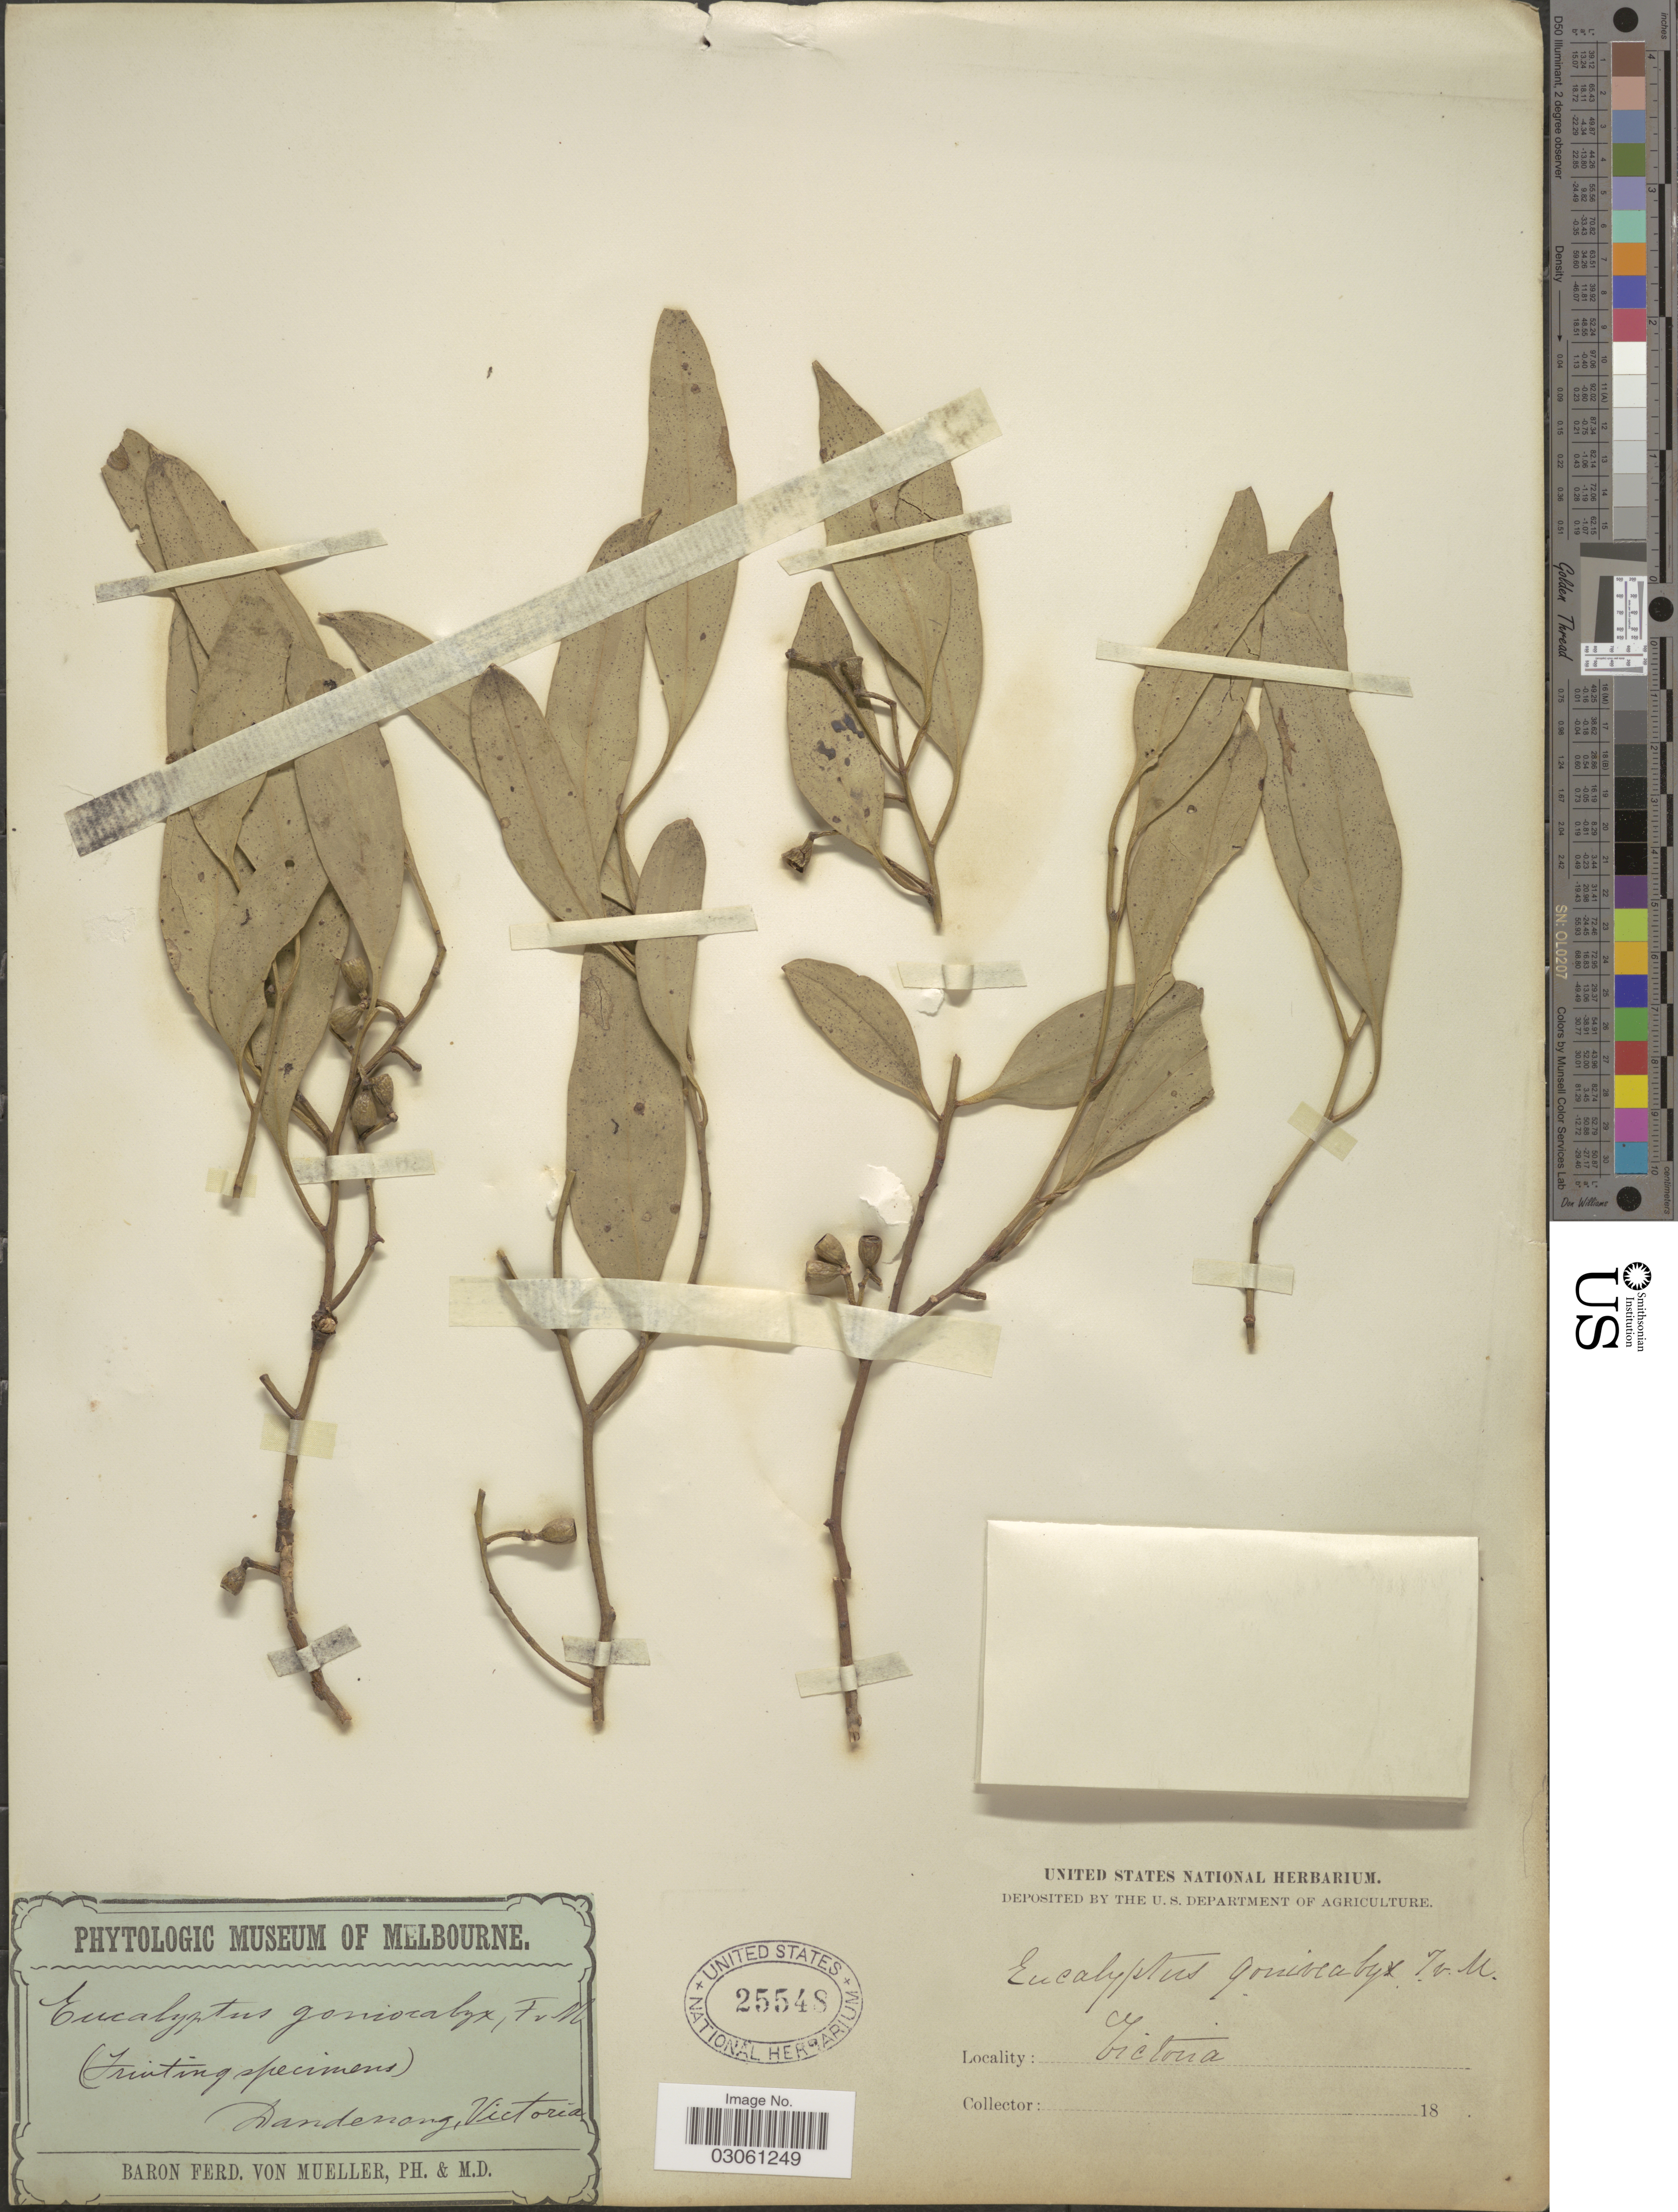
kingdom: Plantae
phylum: Tracheophyta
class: Magnoliopsida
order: Myrtales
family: Myrtaceae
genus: Eucalyptus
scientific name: Eucalyptus goniocalyx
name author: F. Muell. ex Miq.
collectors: F. Mueller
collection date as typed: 18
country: Australia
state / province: Victoria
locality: Dandenong, Victoria.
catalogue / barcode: US 25548